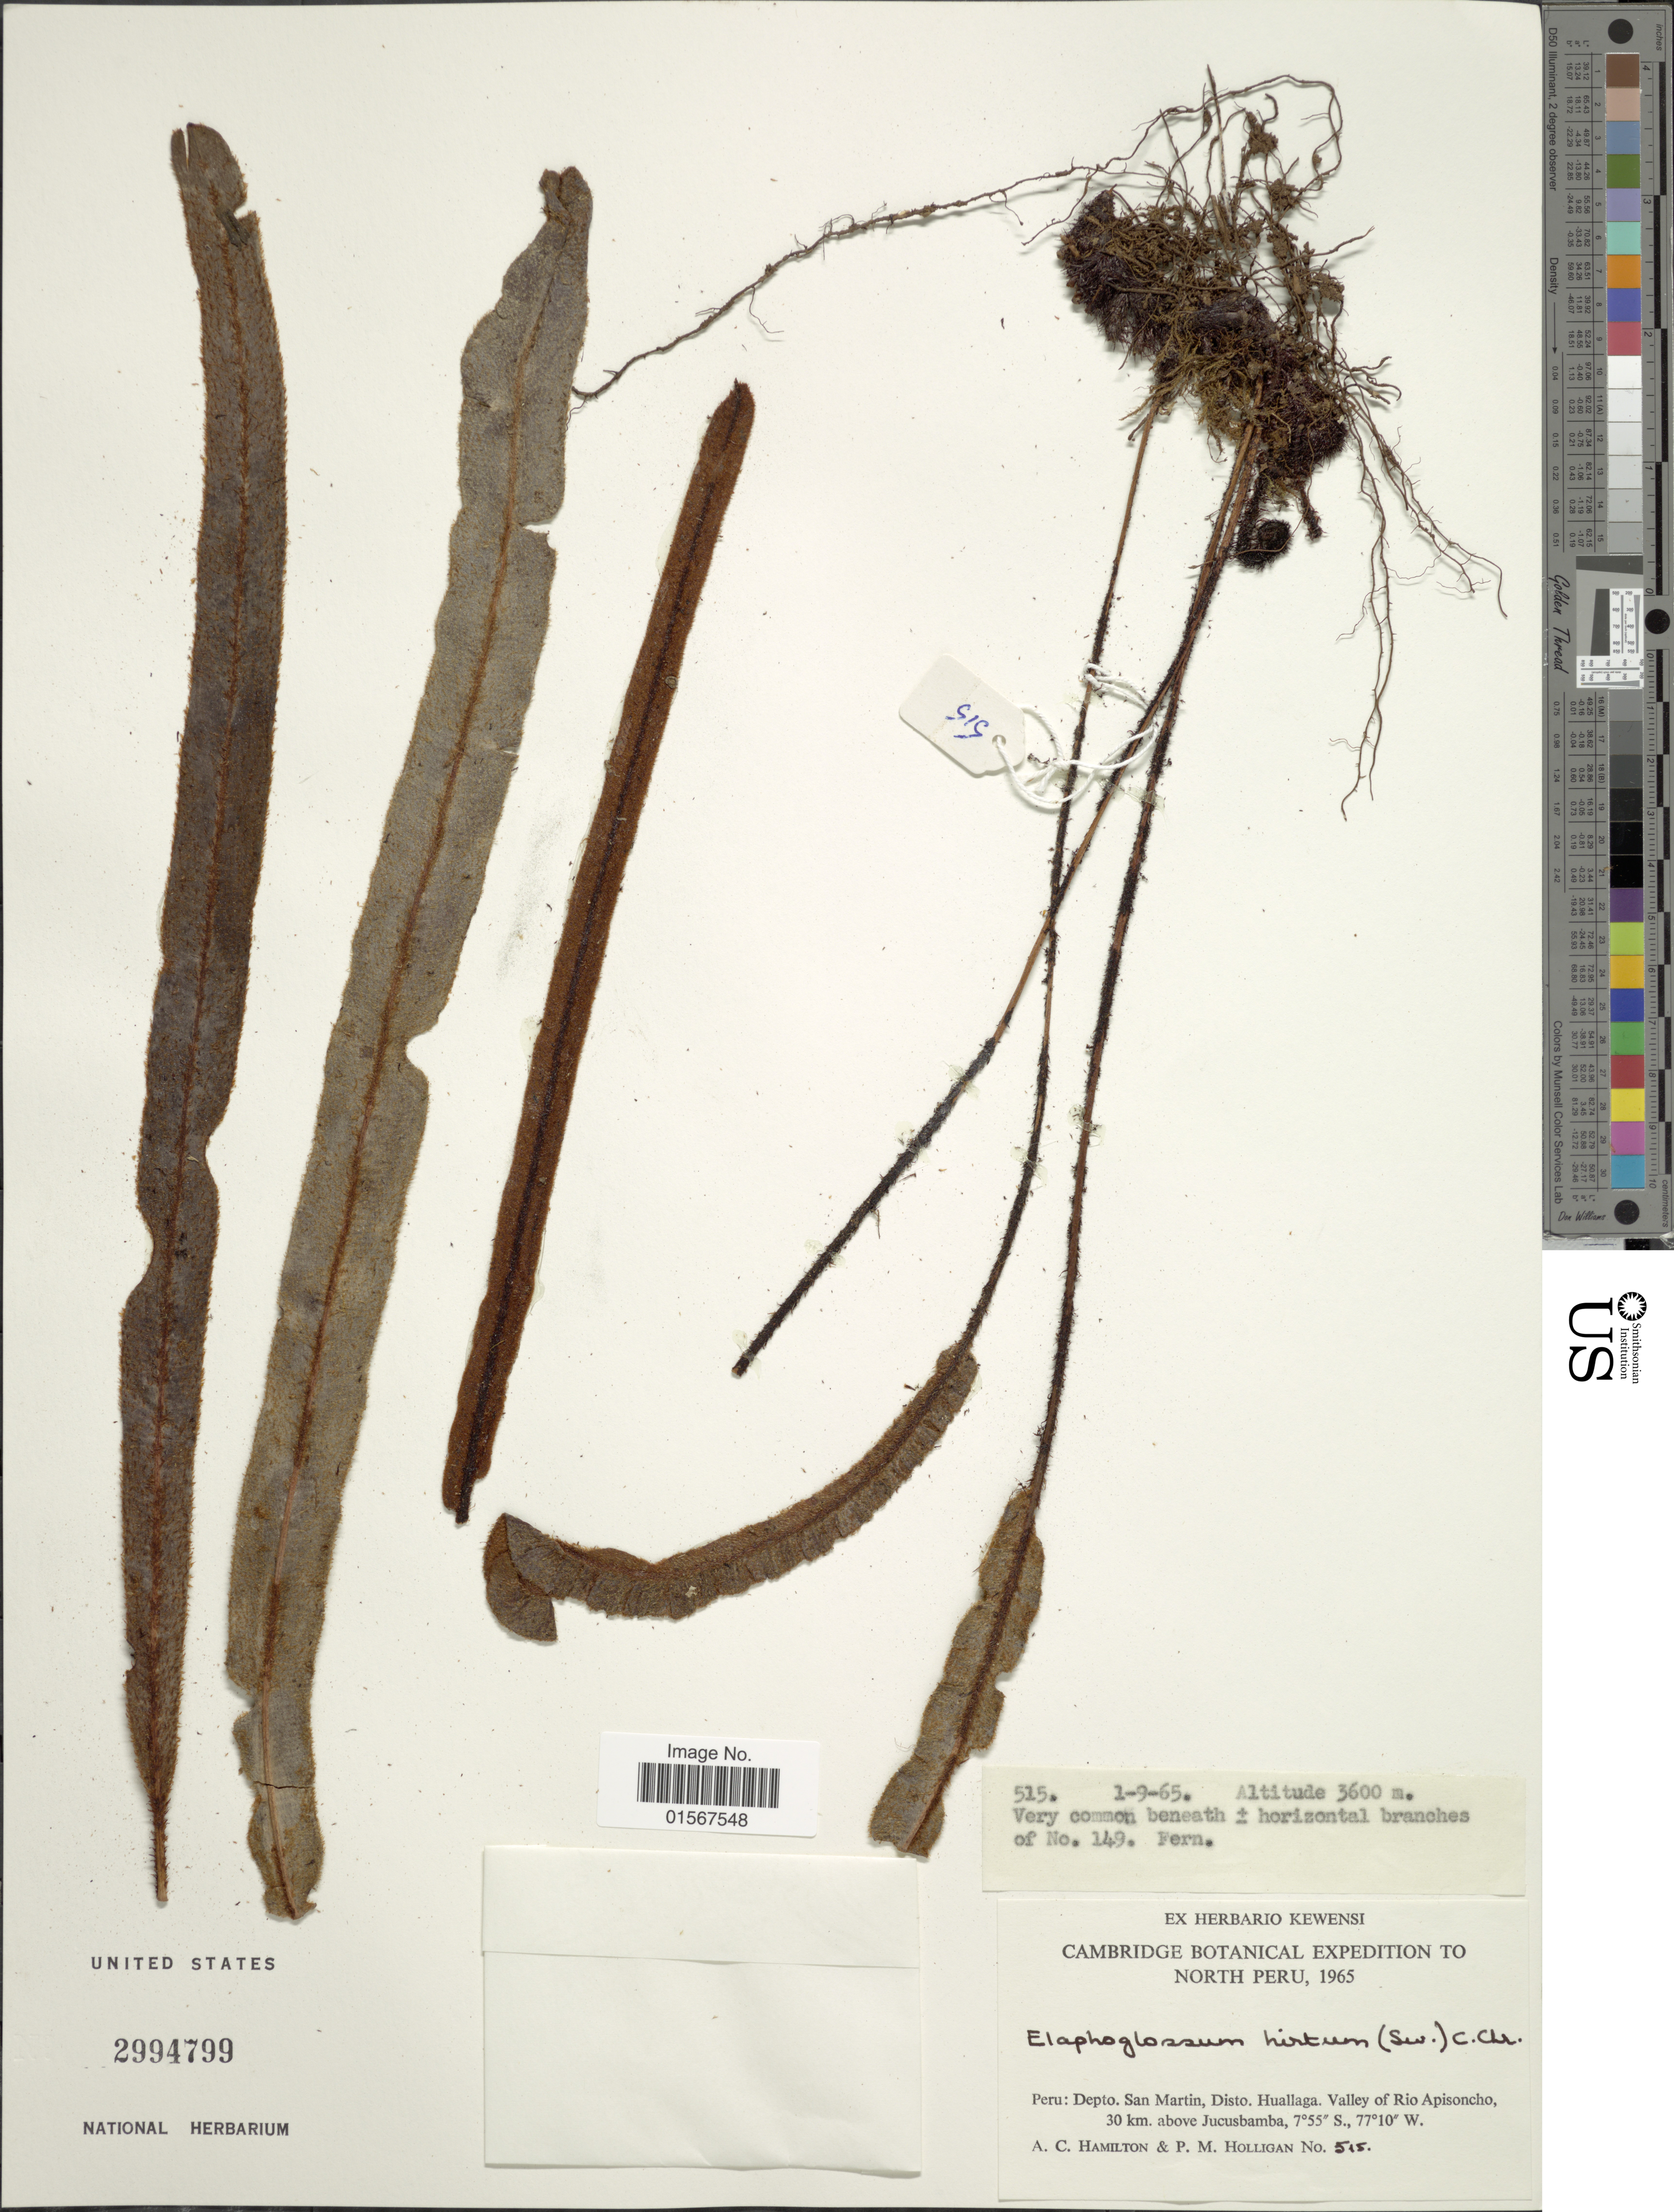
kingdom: Plantae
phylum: Tracheophyta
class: Polypodiopsida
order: Polypodiales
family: Dryopteridaceae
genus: Elaphoglossum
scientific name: Elaphoglossum rimbachii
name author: (Sodiro) Christ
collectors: A. Hamilton & P. Holligan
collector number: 515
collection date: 1965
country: Peru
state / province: San Martín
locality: Depto. San Martin, Disto. Huallaga, Valley of Rio Apisoncho, 30 km. above Jucusbamba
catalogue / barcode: US 2994799